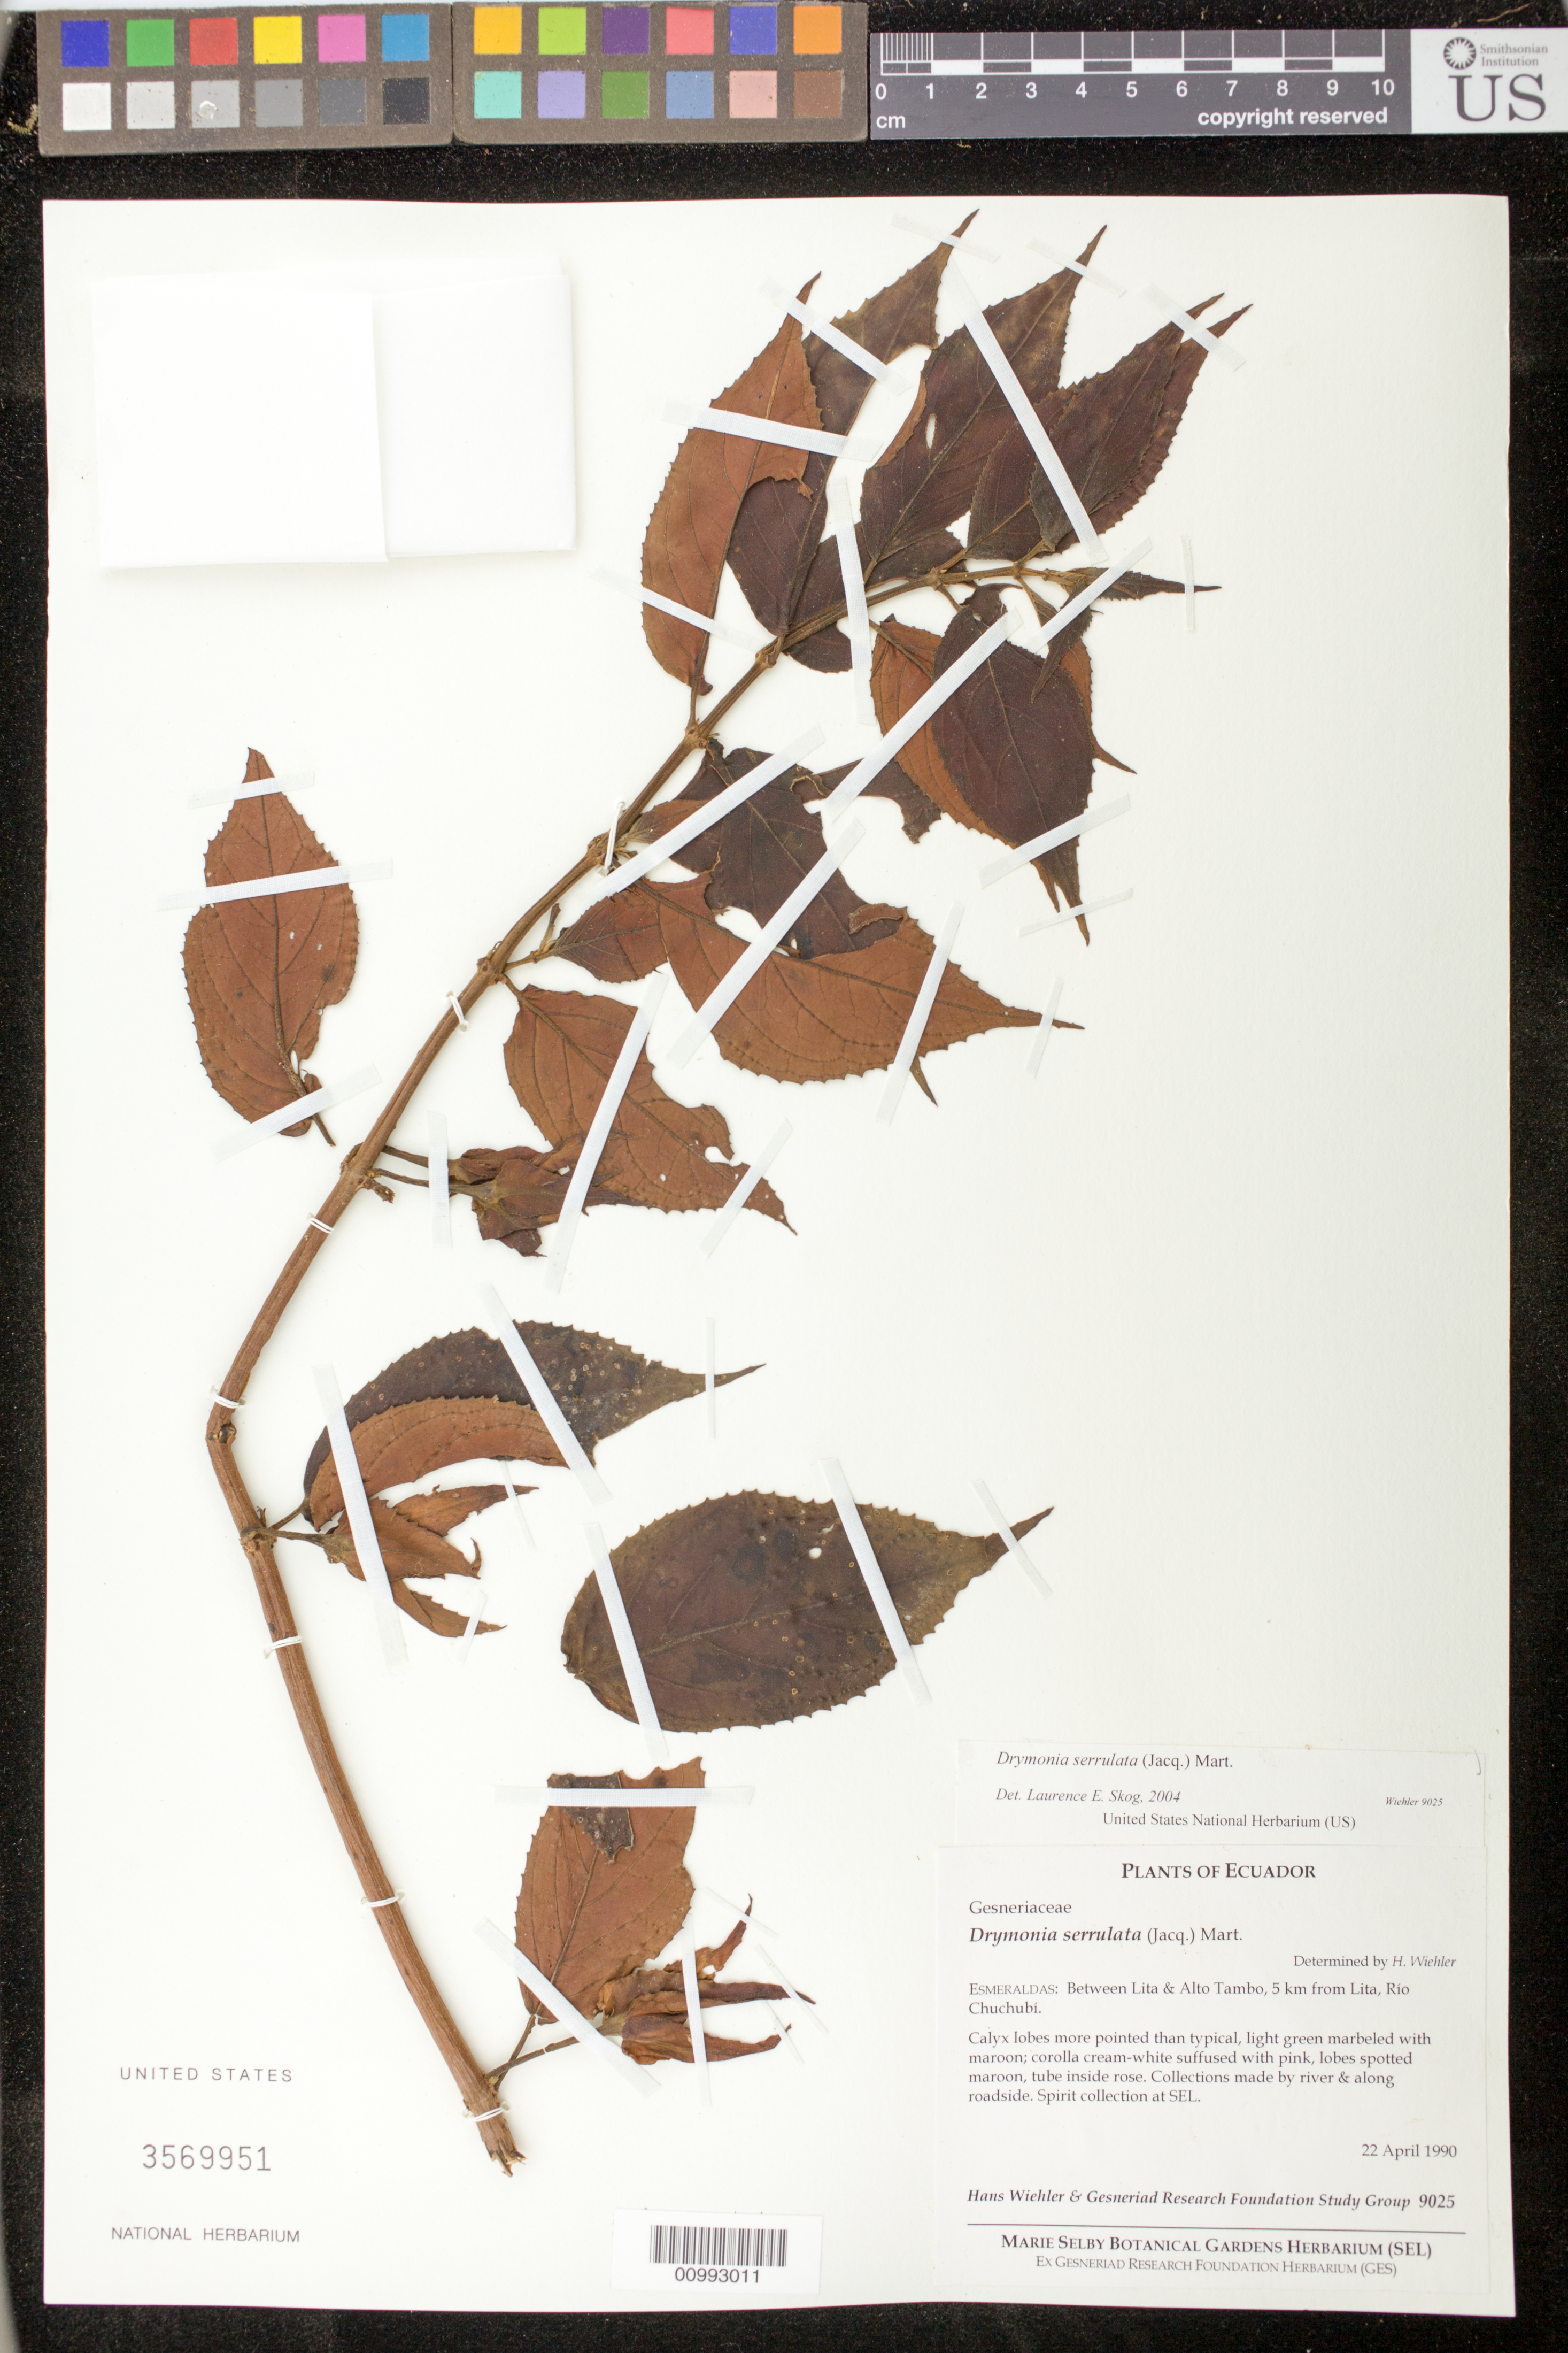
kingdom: Plantae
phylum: Tracheophyta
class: Magnoliopsida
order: Lamiales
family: Gesneriaceae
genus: Drymonia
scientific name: Drymonia serrulata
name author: (Jacq.) Mart.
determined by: Skog, Laurence E.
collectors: H. J. Wiehler & GRF Study Group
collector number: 9025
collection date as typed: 22 Apr 1990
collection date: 1990-04-22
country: Ecuador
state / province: Esmeraldas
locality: Between Lita & Alto Tambo, 5 km from Lita, Río Chuchubí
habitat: Collections made by river & along roadside.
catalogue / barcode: US 3569951